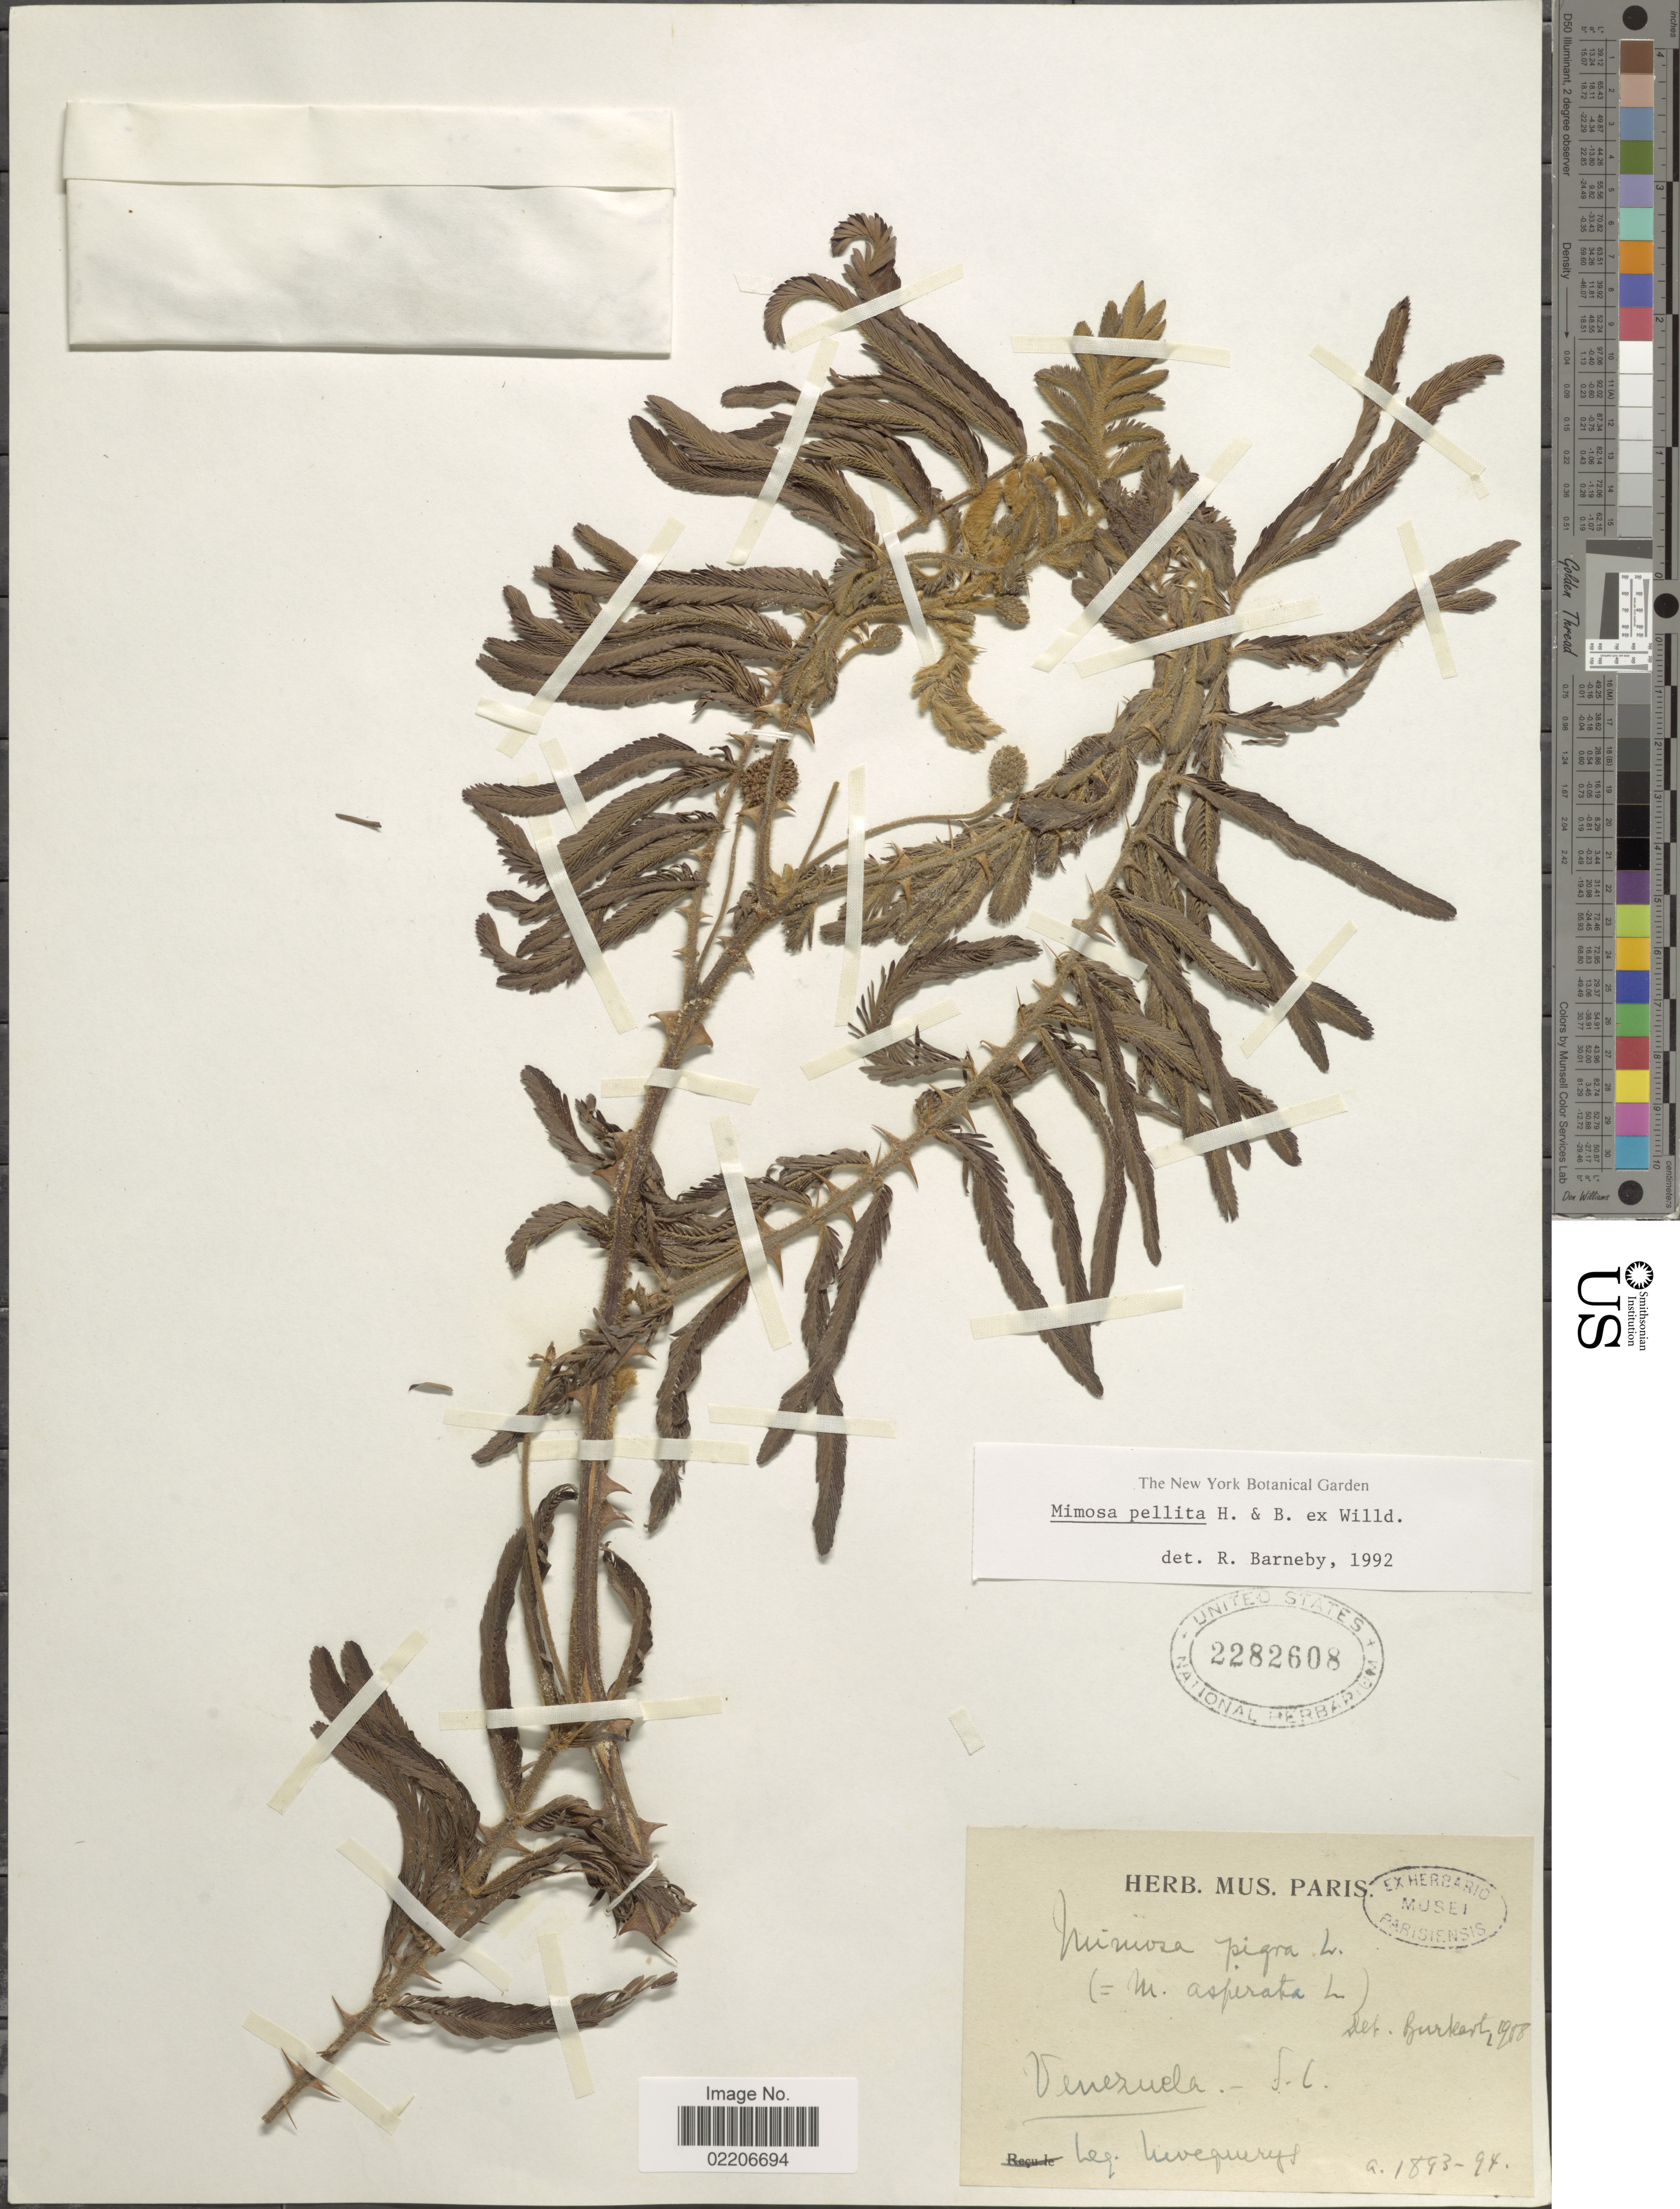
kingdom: Plantae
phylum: Tracheophyta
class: Magnoliopsida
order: Fabales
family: Fabaceae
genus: Mimosa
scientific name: Mimosa pellita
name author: Humb. & Bonpl. ex Willd.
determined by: Barneby, Rupert C., (NY)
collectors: A. Mocquerys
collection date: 1893/1894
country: Venezuela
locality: S.L.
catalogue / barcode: US 2282608